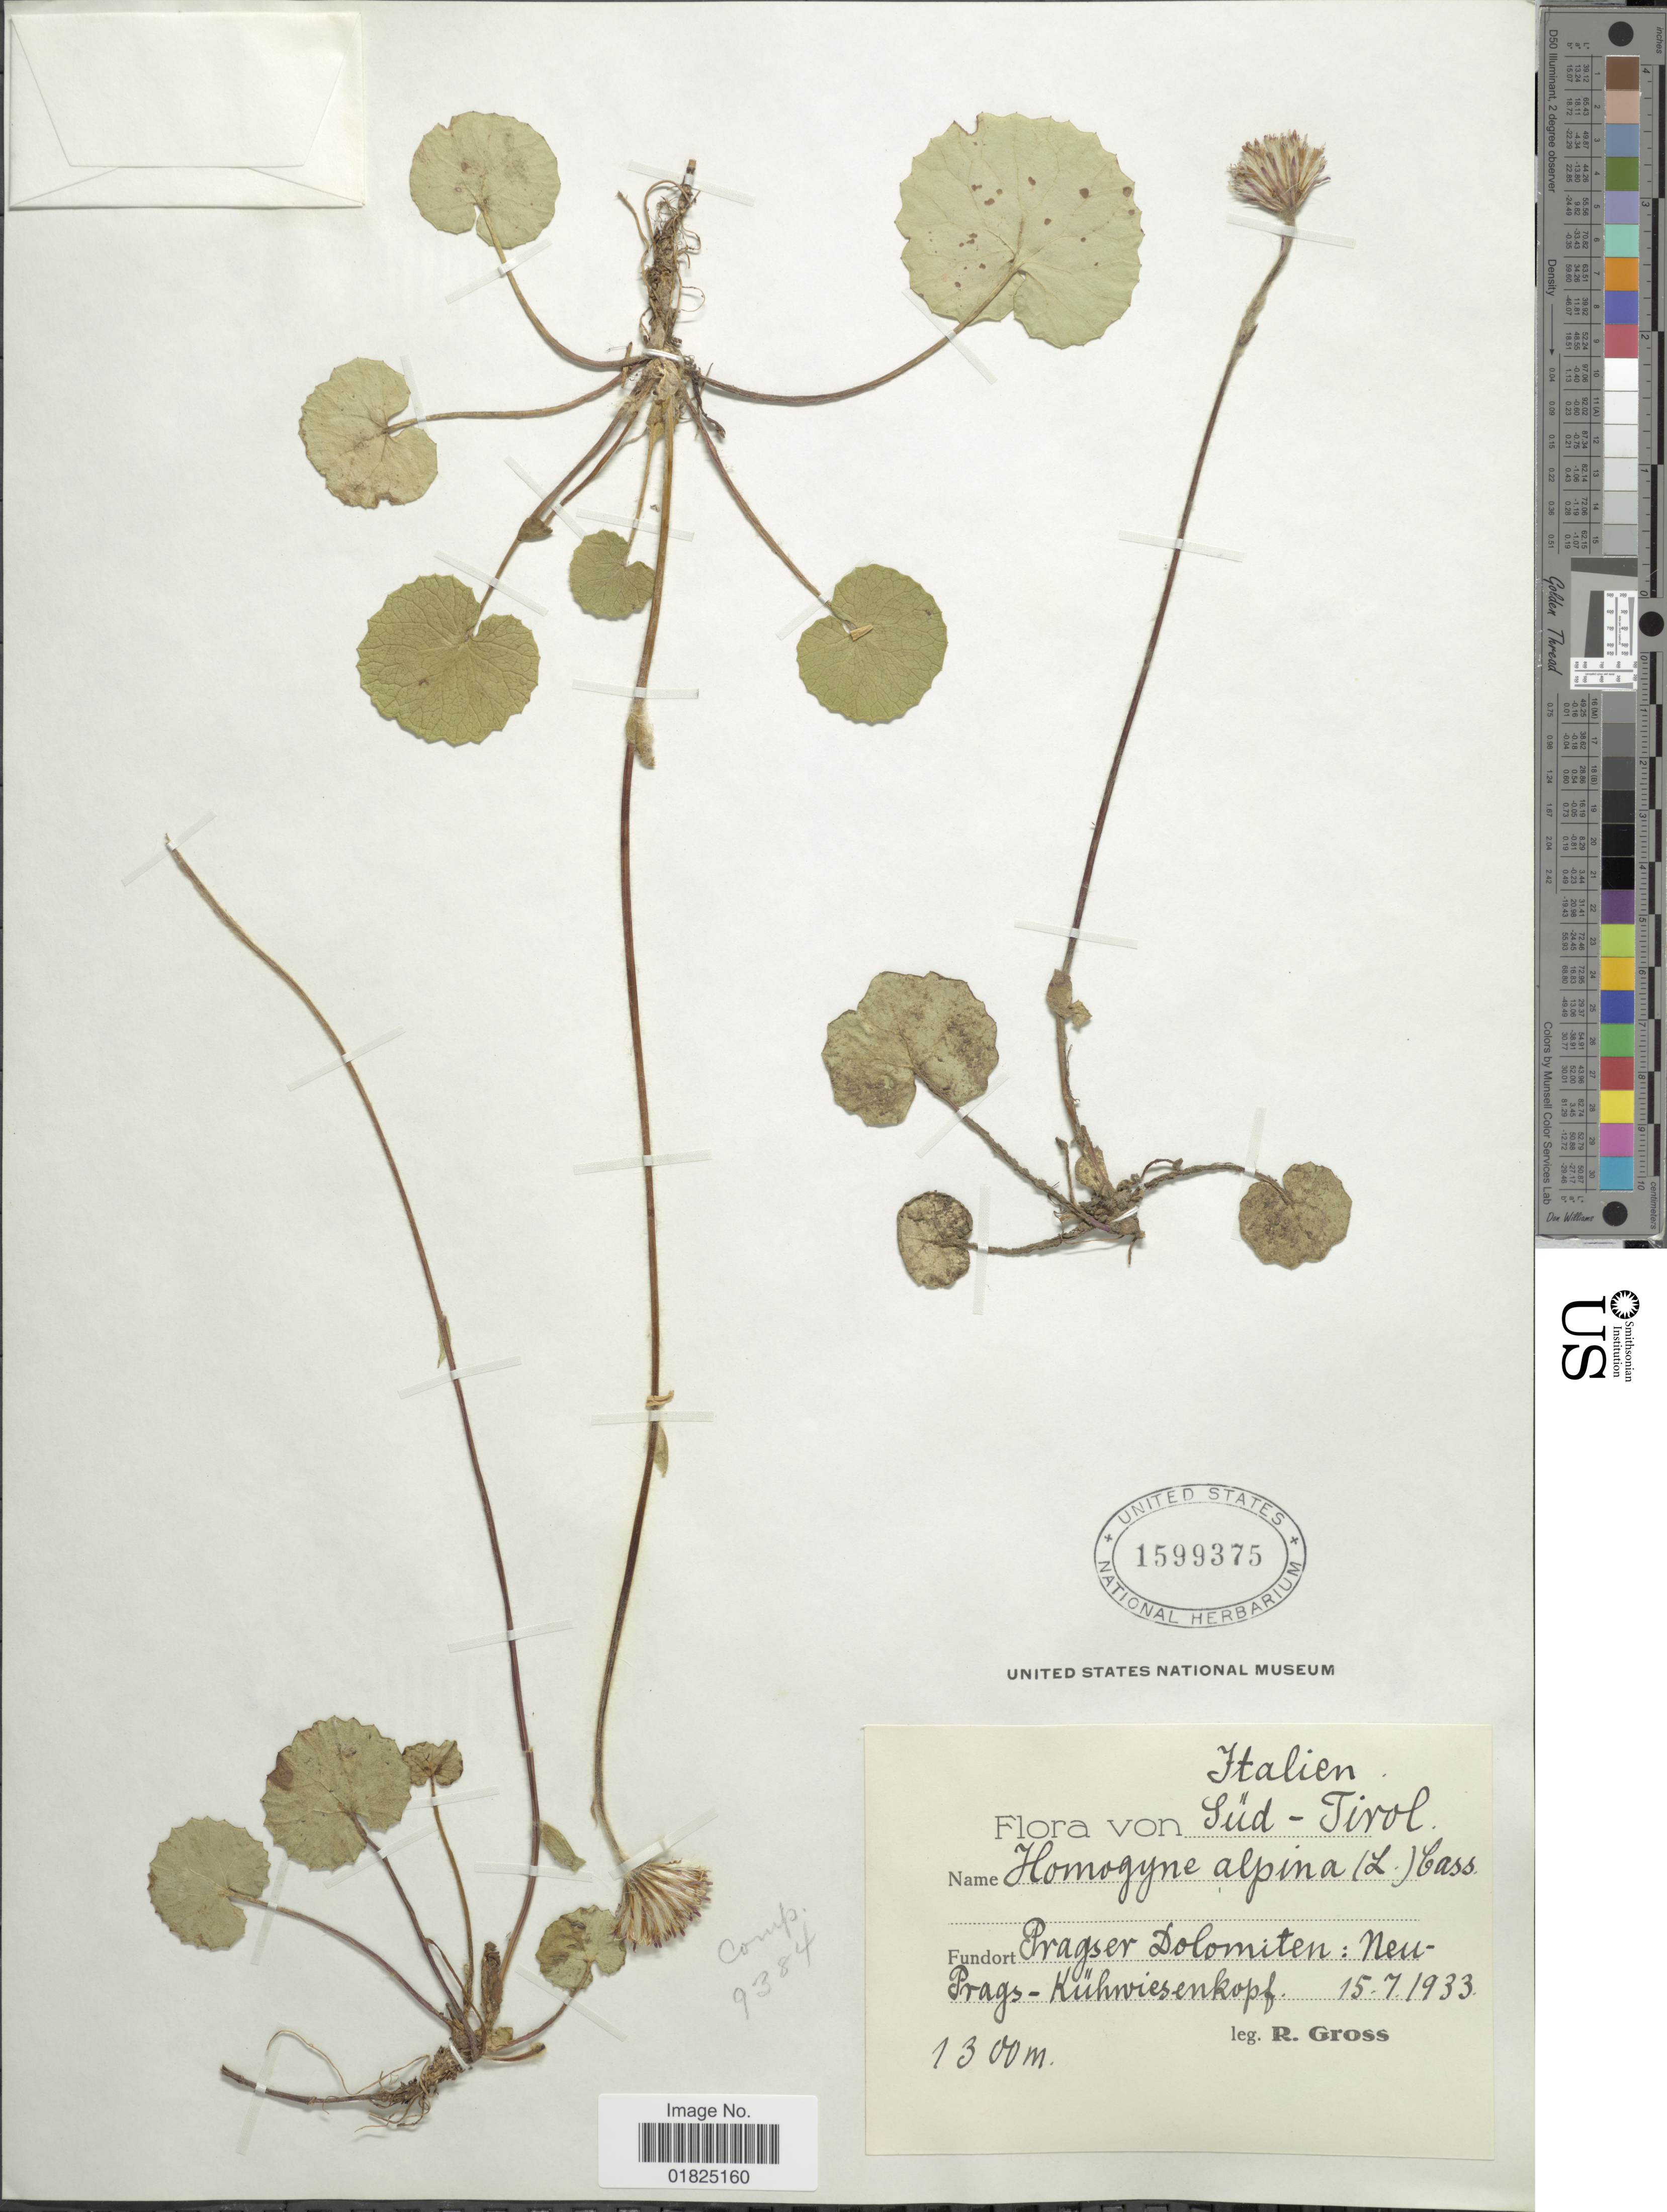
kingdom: Plantae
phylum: Tracheophyta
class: Magnoliopsida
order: Asterales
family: Asteraceae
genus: Homogyne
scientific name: Homogyne alpina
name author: (L.) Cass.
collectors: R. Gross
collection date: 1933-07-15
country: Italy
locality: Süd-Tirol, Pragser Dolomiten: Neu-Prags-Kühwiesenkopf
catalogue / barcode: US 1599375